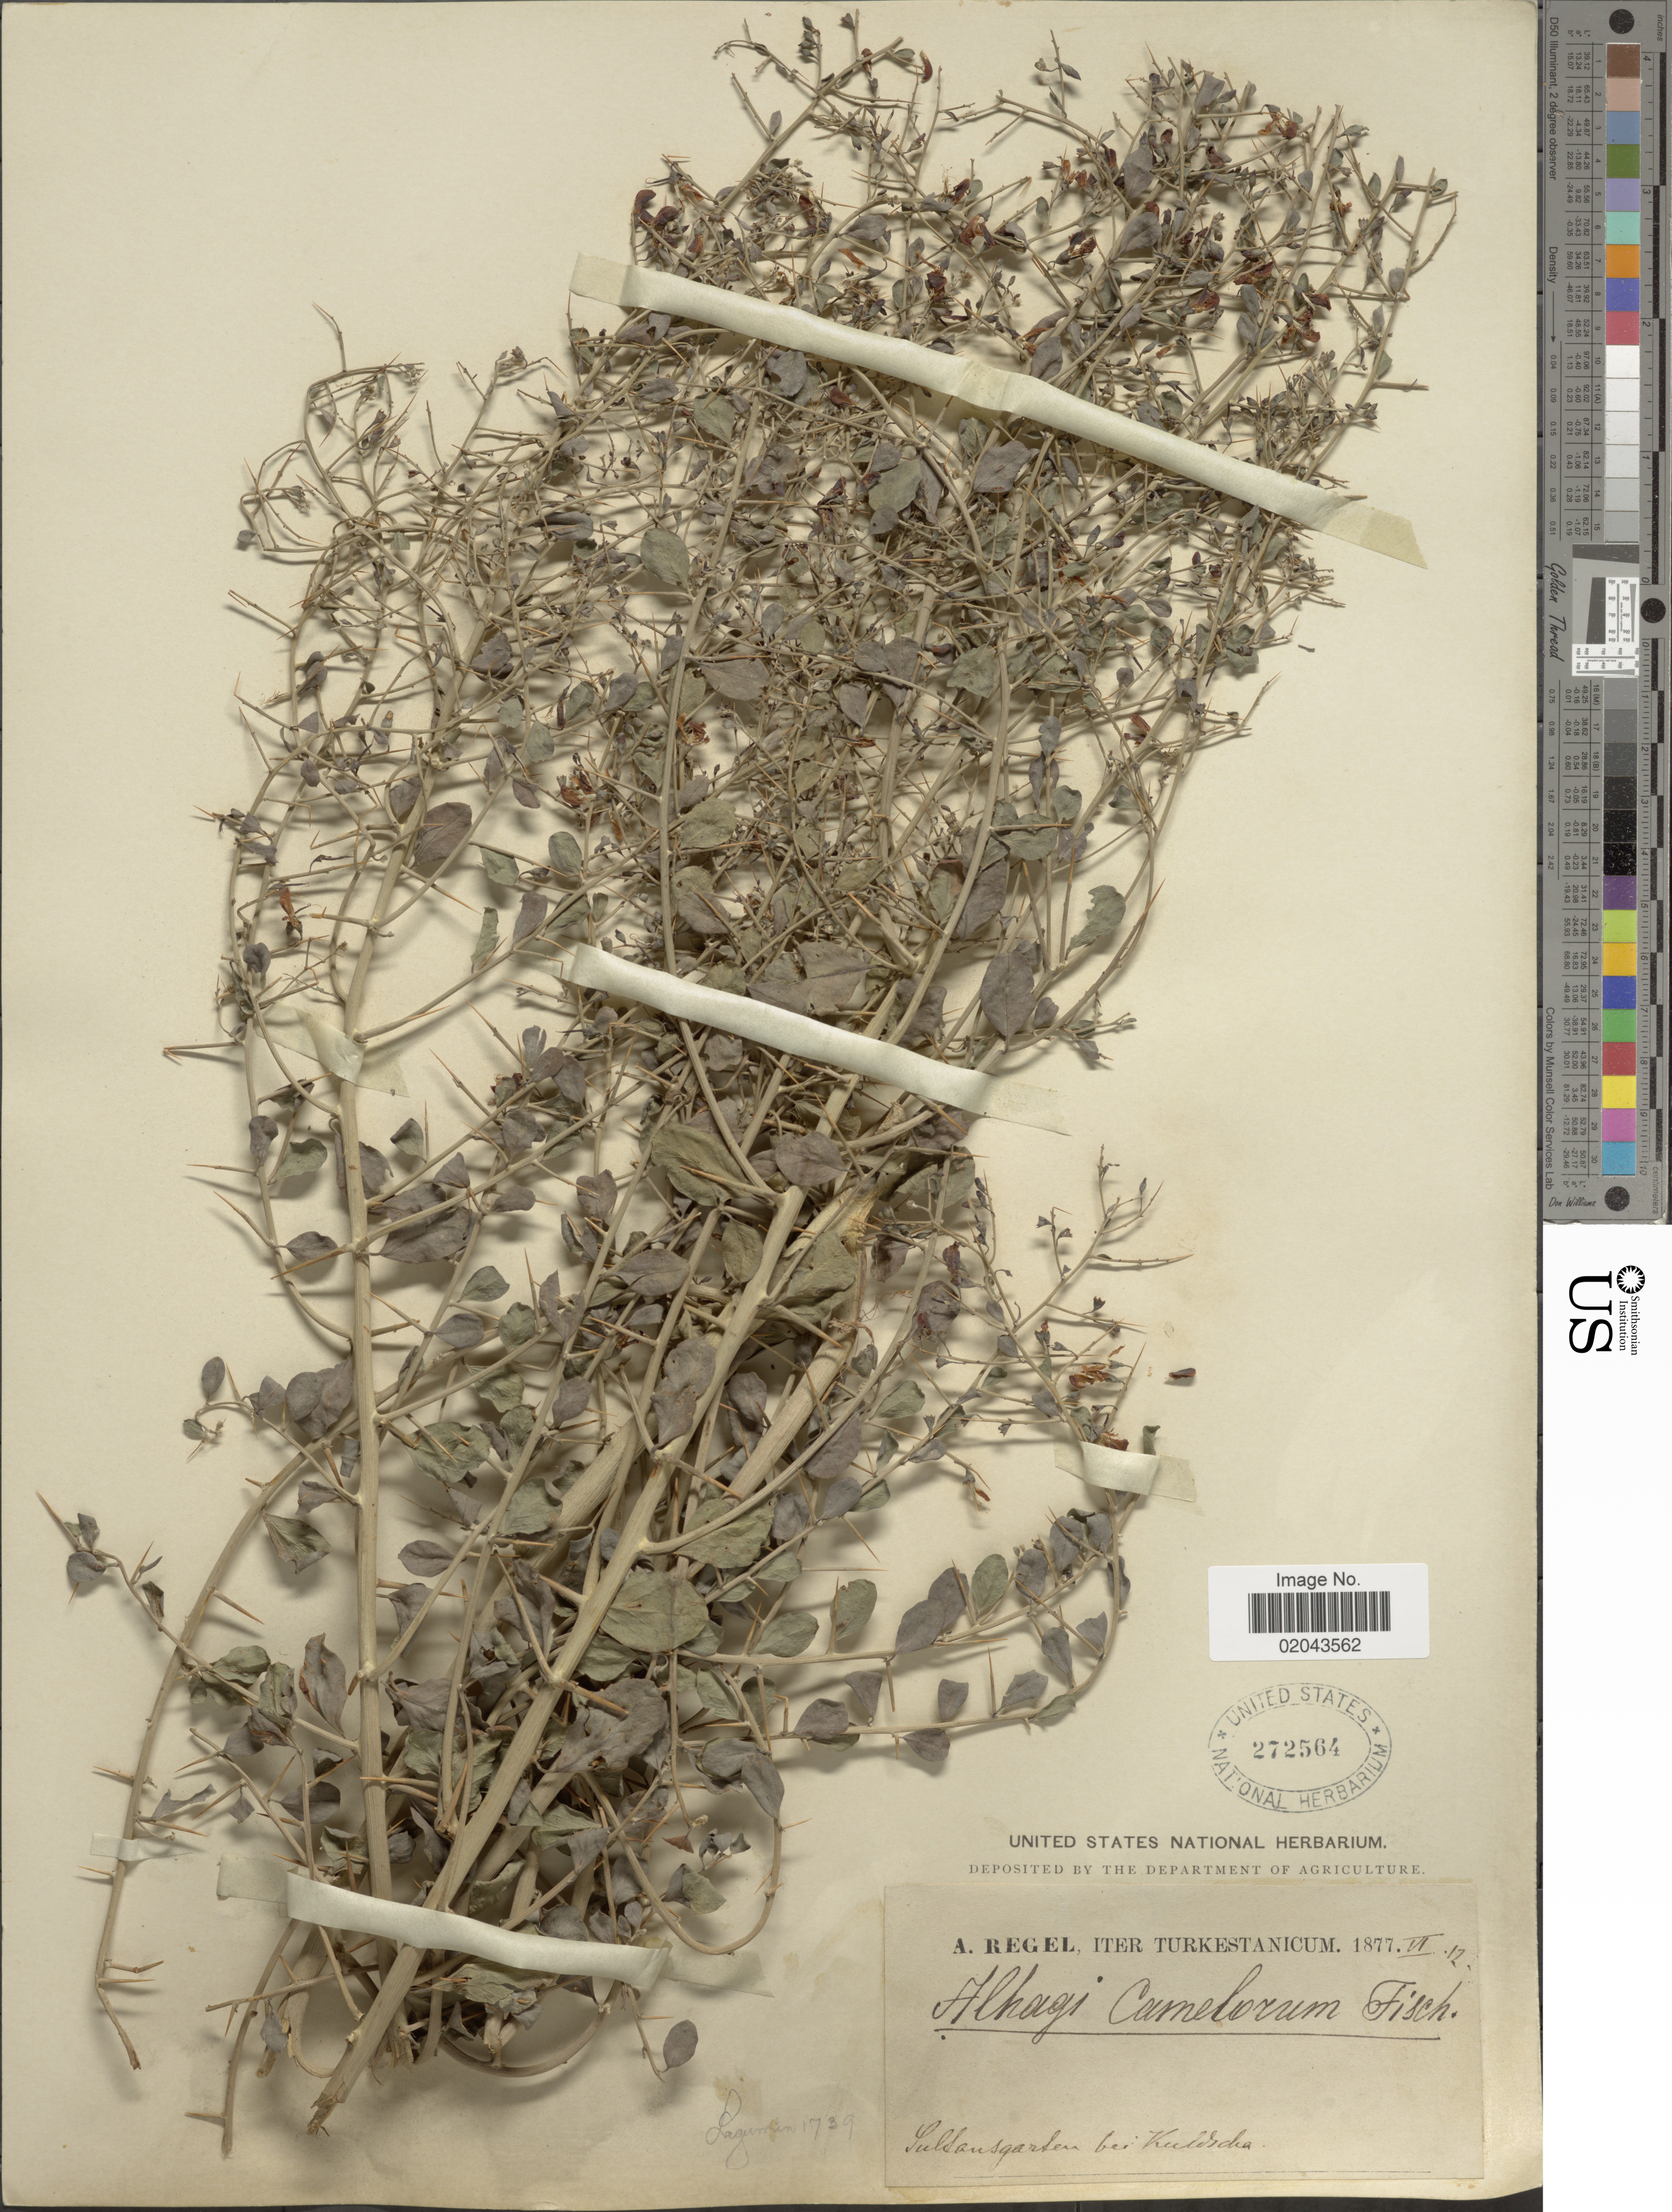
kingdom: Plantae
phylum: Tracheophyta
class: Magnoliopsida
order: Fabales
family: Fabaceae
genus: Alhagi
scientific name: Alhagi camelorum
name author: Fisch.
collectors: A. Regel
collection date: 1877-06-12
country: China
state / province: Xinjiang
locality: Iter Turkestanicum, Sultansgarten bei Kuldscha.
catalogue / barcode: US 272564